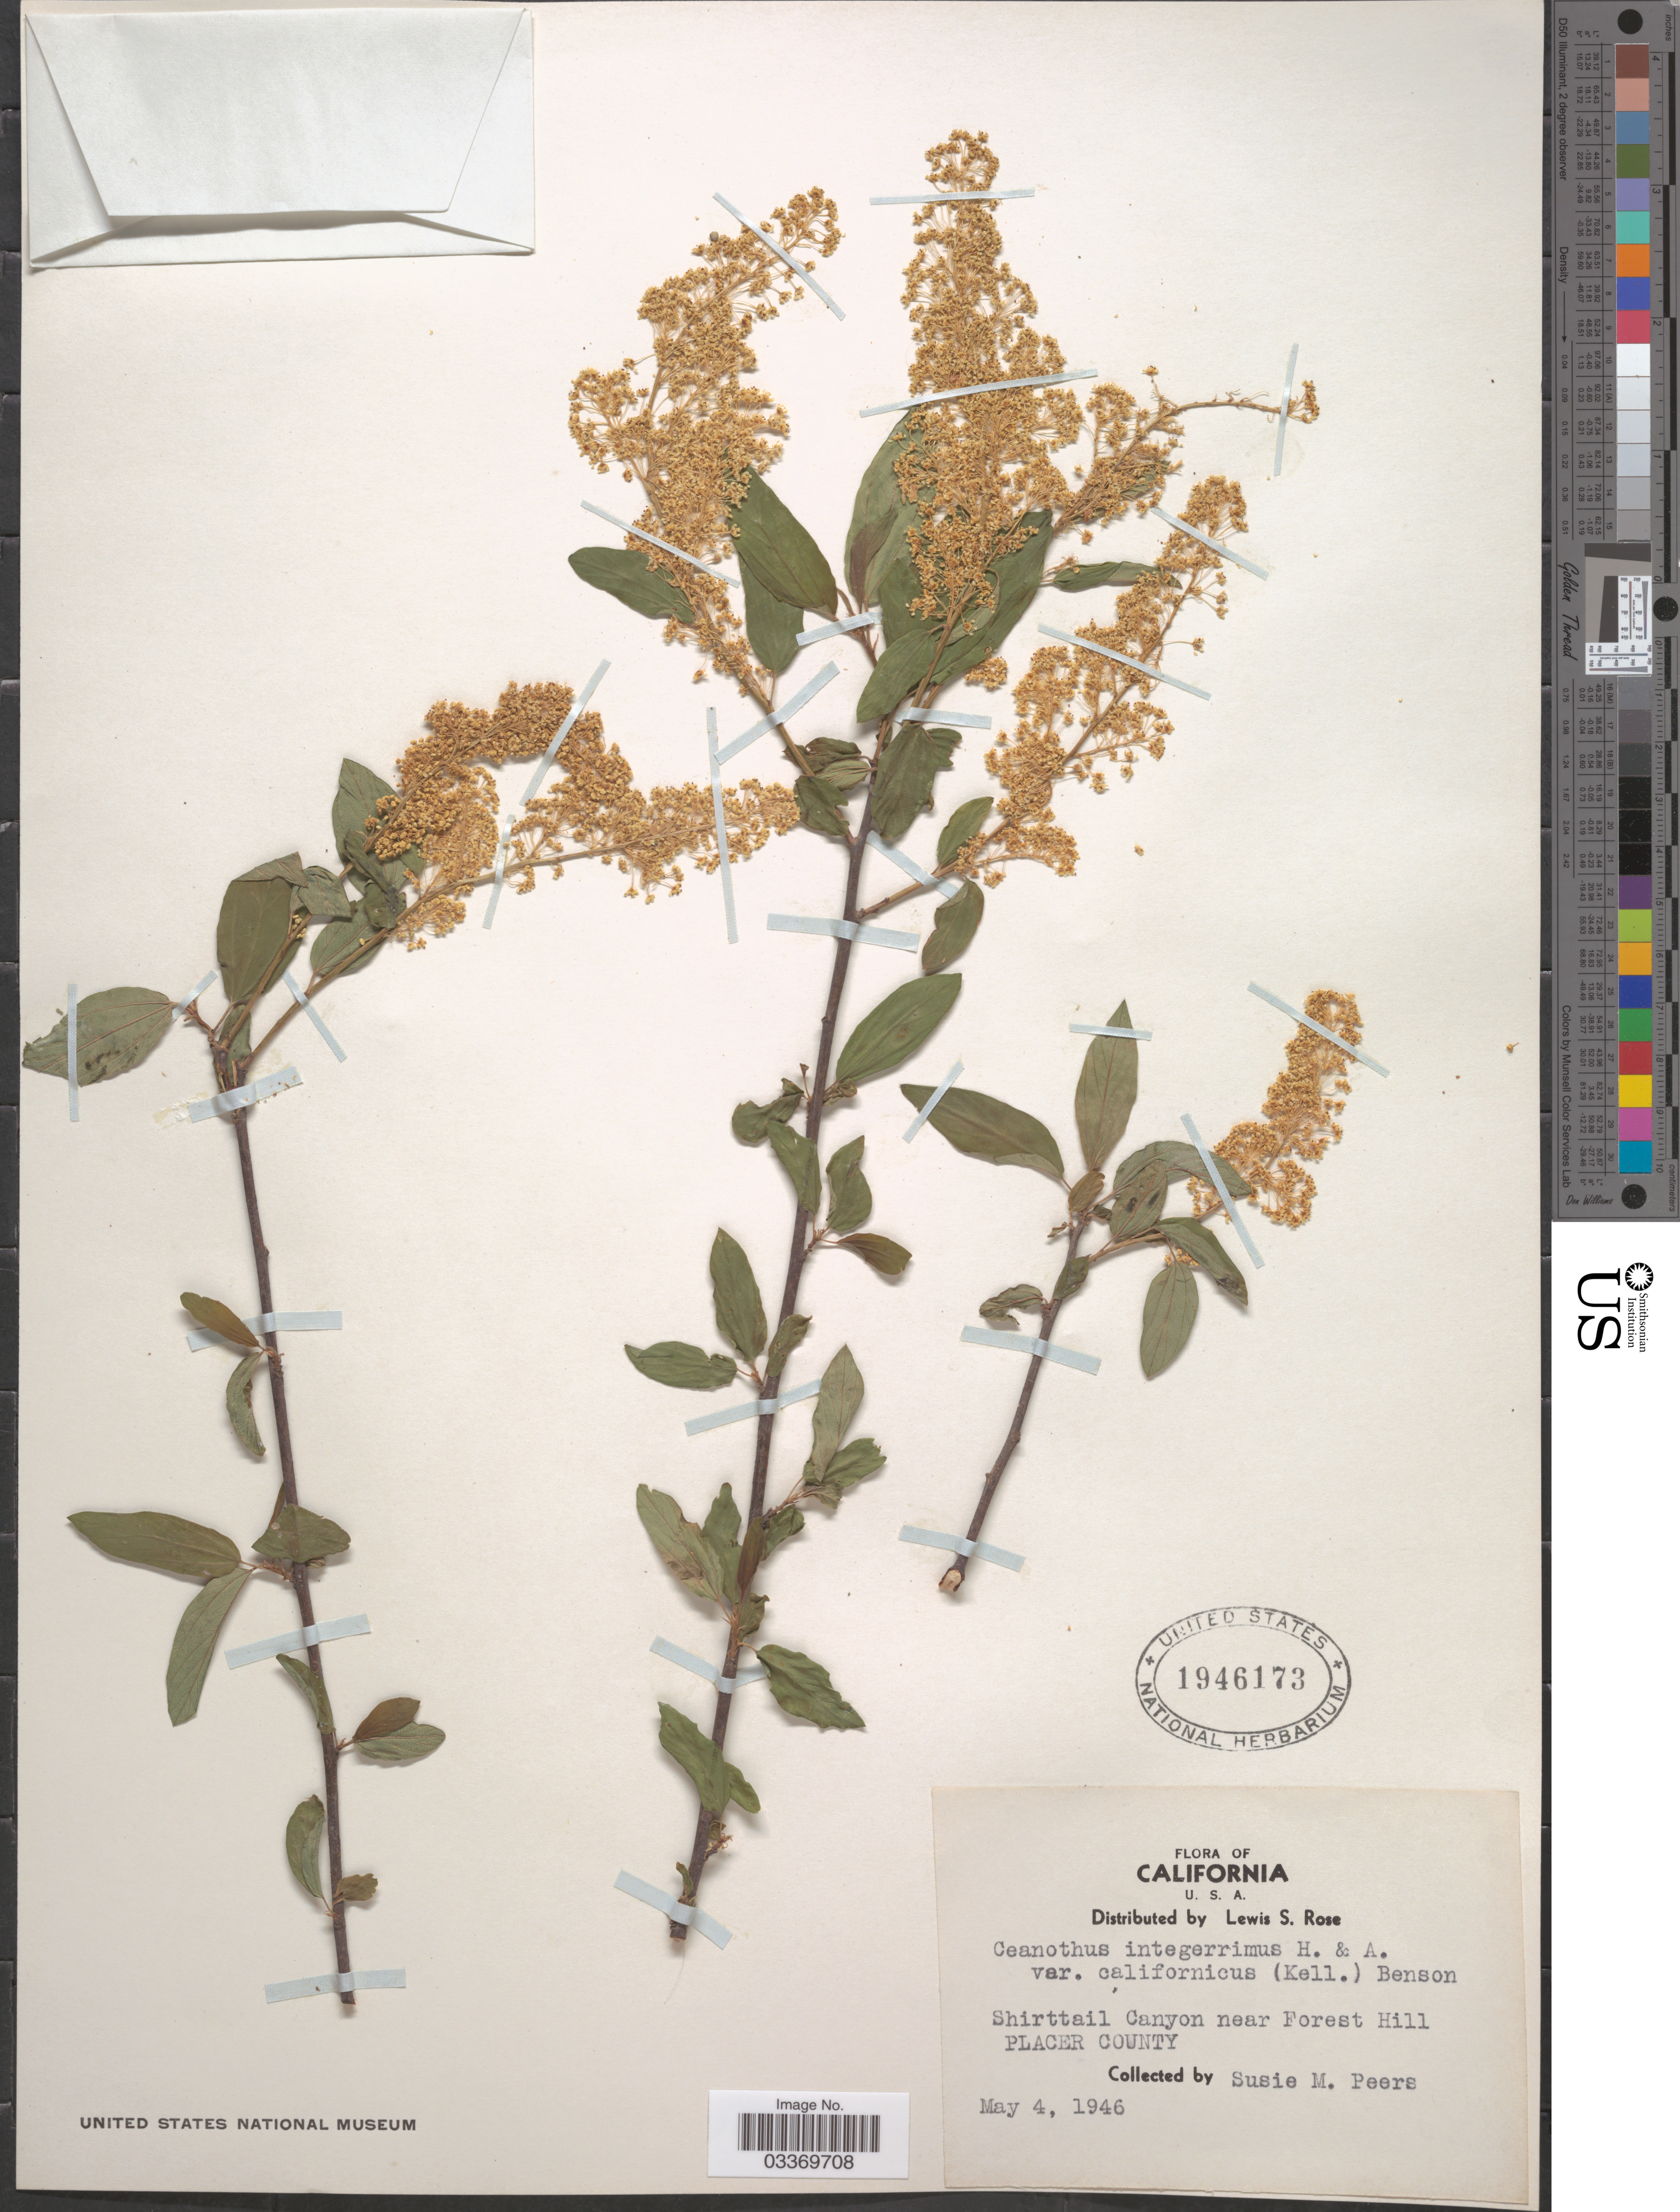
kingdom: Plantae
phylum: Tracheophyta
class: Magnoliopsida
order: Rosales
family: Rhamnaceae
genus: Ceanothus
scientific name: Ceanothus integerrimus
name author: Hook. & Arn.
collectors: S. Peers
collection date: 1946-05-04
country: United States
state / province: California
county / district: Placer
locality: Shirttail Canyon near Forest Hill Placer County.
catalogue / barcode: US 1946173